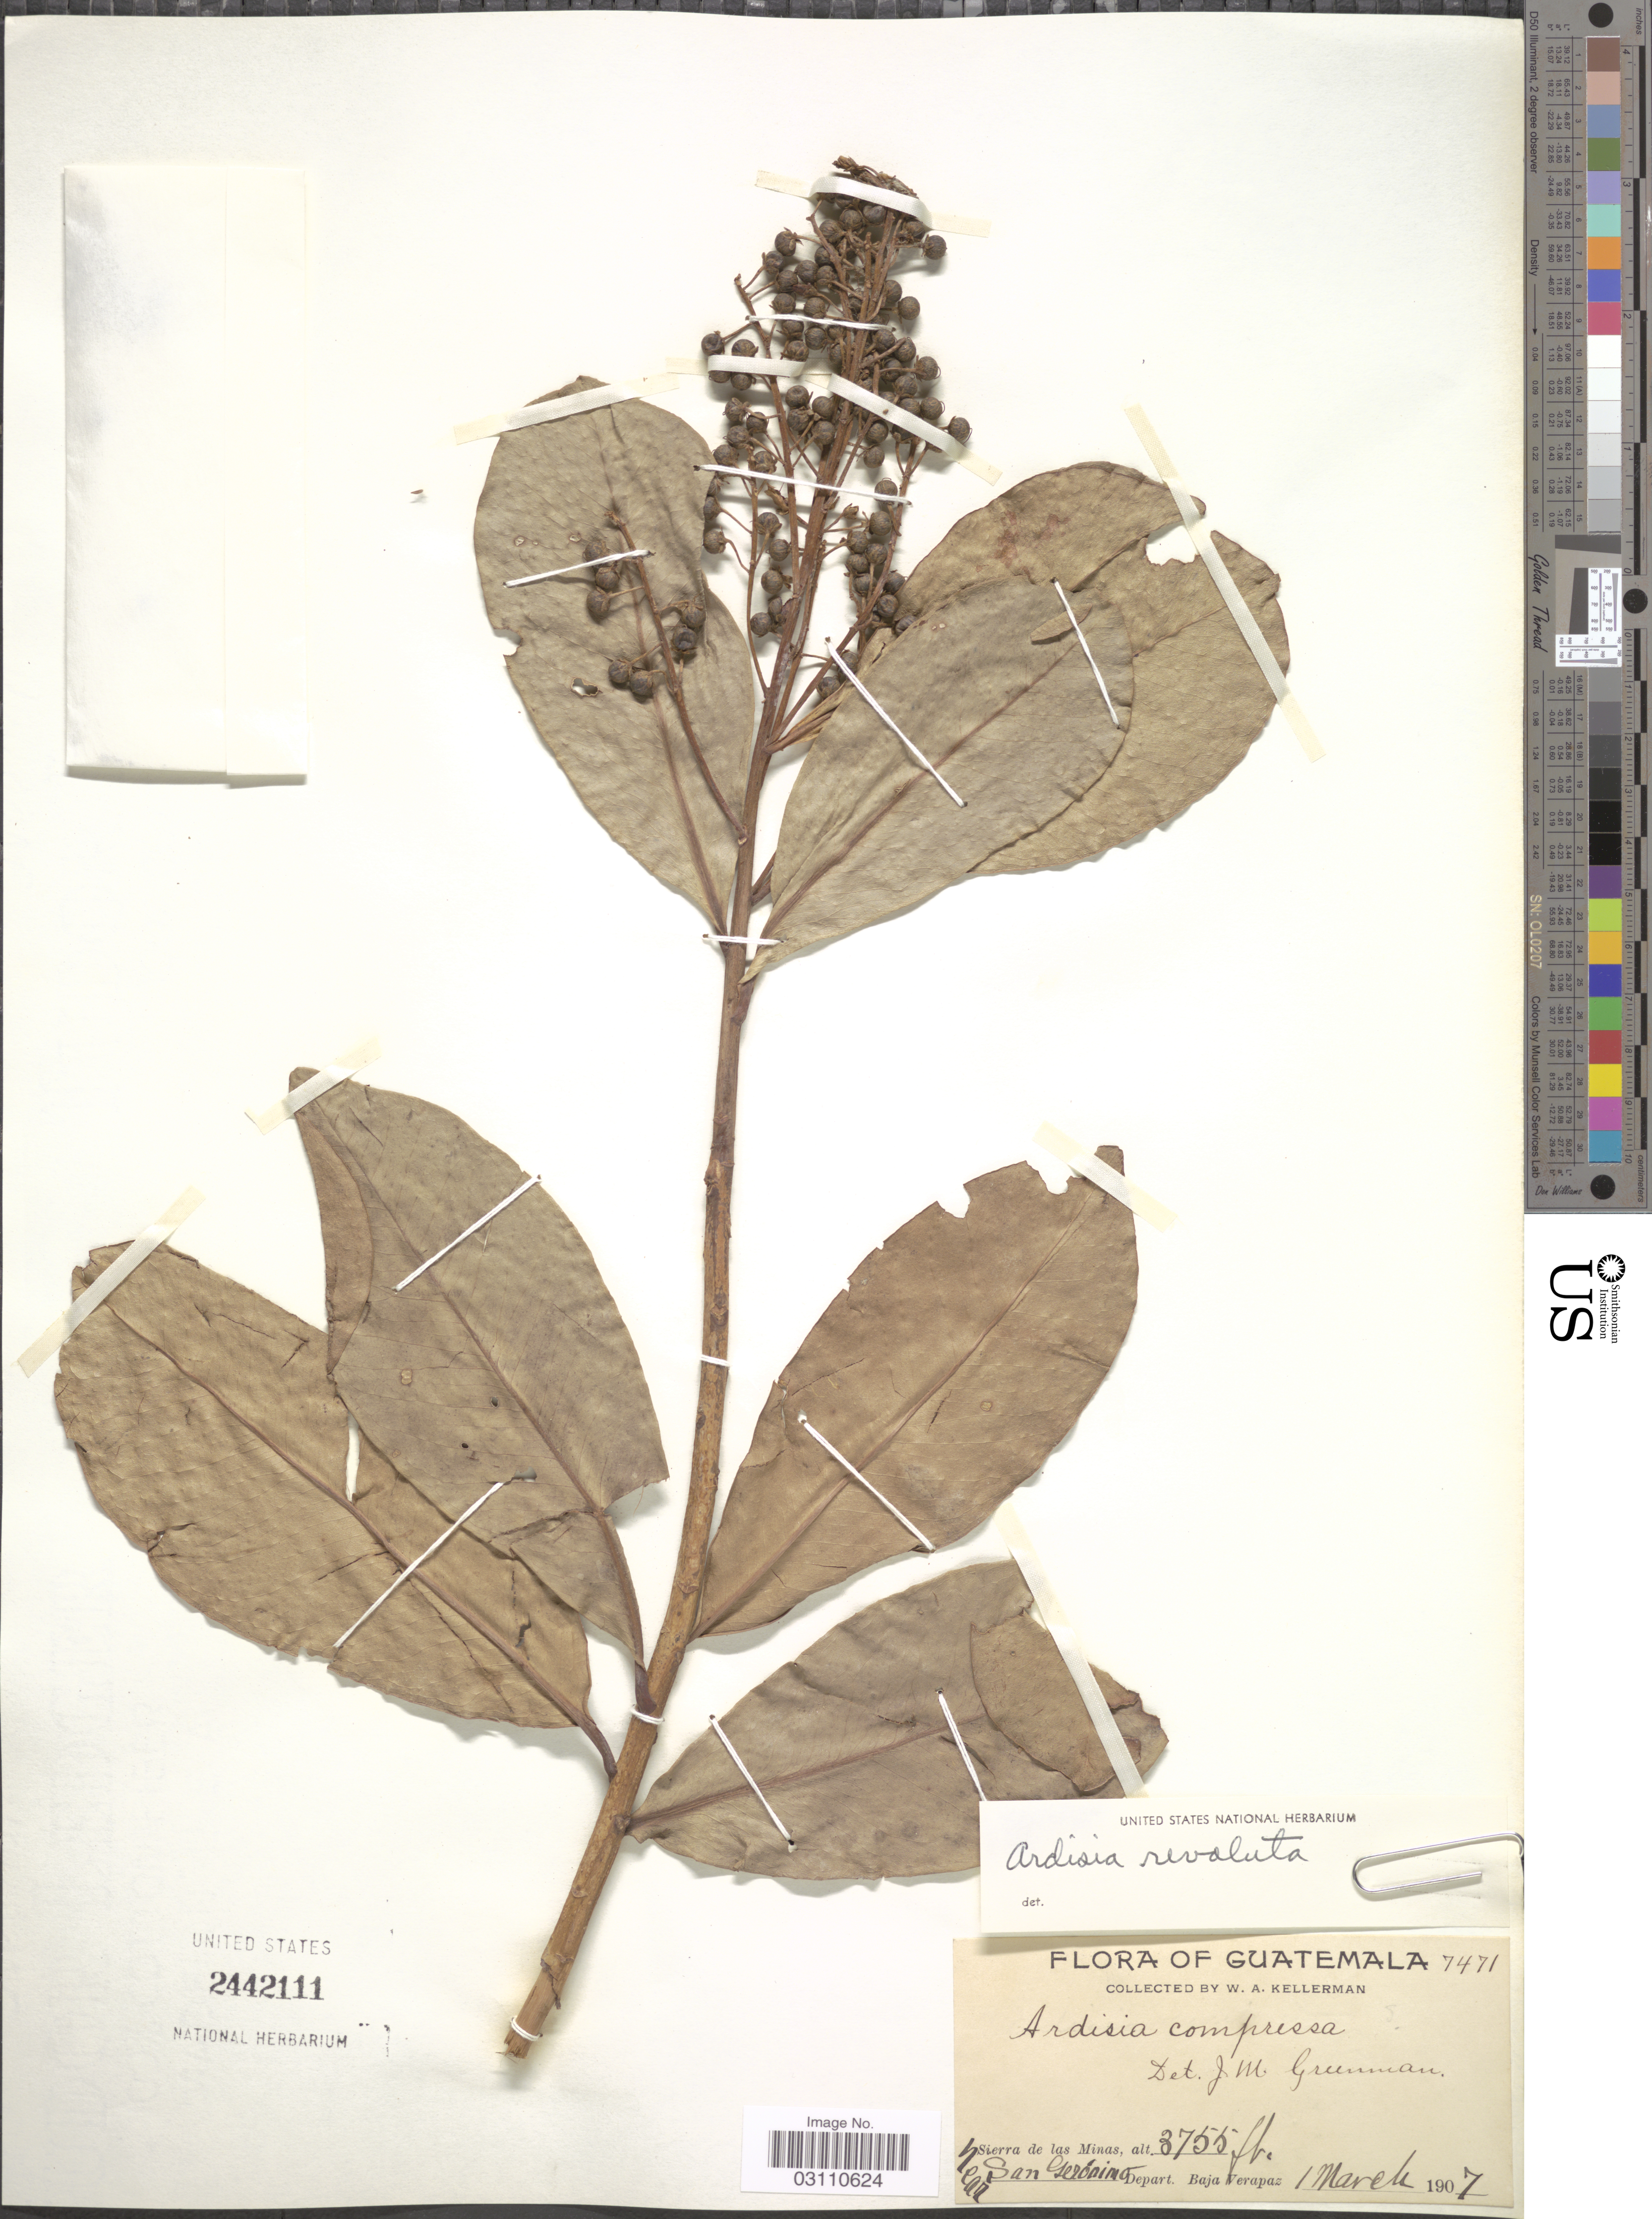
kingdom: Plantae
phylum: Tracheophyta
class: Magnoliopsida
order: Ericales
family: Primulaceae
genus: Ardisia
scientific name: Ardisia revoluta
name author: Kunth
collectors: W. Kellerman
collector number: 7471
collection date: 1907-03-01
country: Guatemala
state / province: Baja Verapaz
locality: Sierra de las Minas, near San Gerónimo, Depart. Baja Verapaz.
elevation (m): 1145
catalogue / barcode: US 2442111